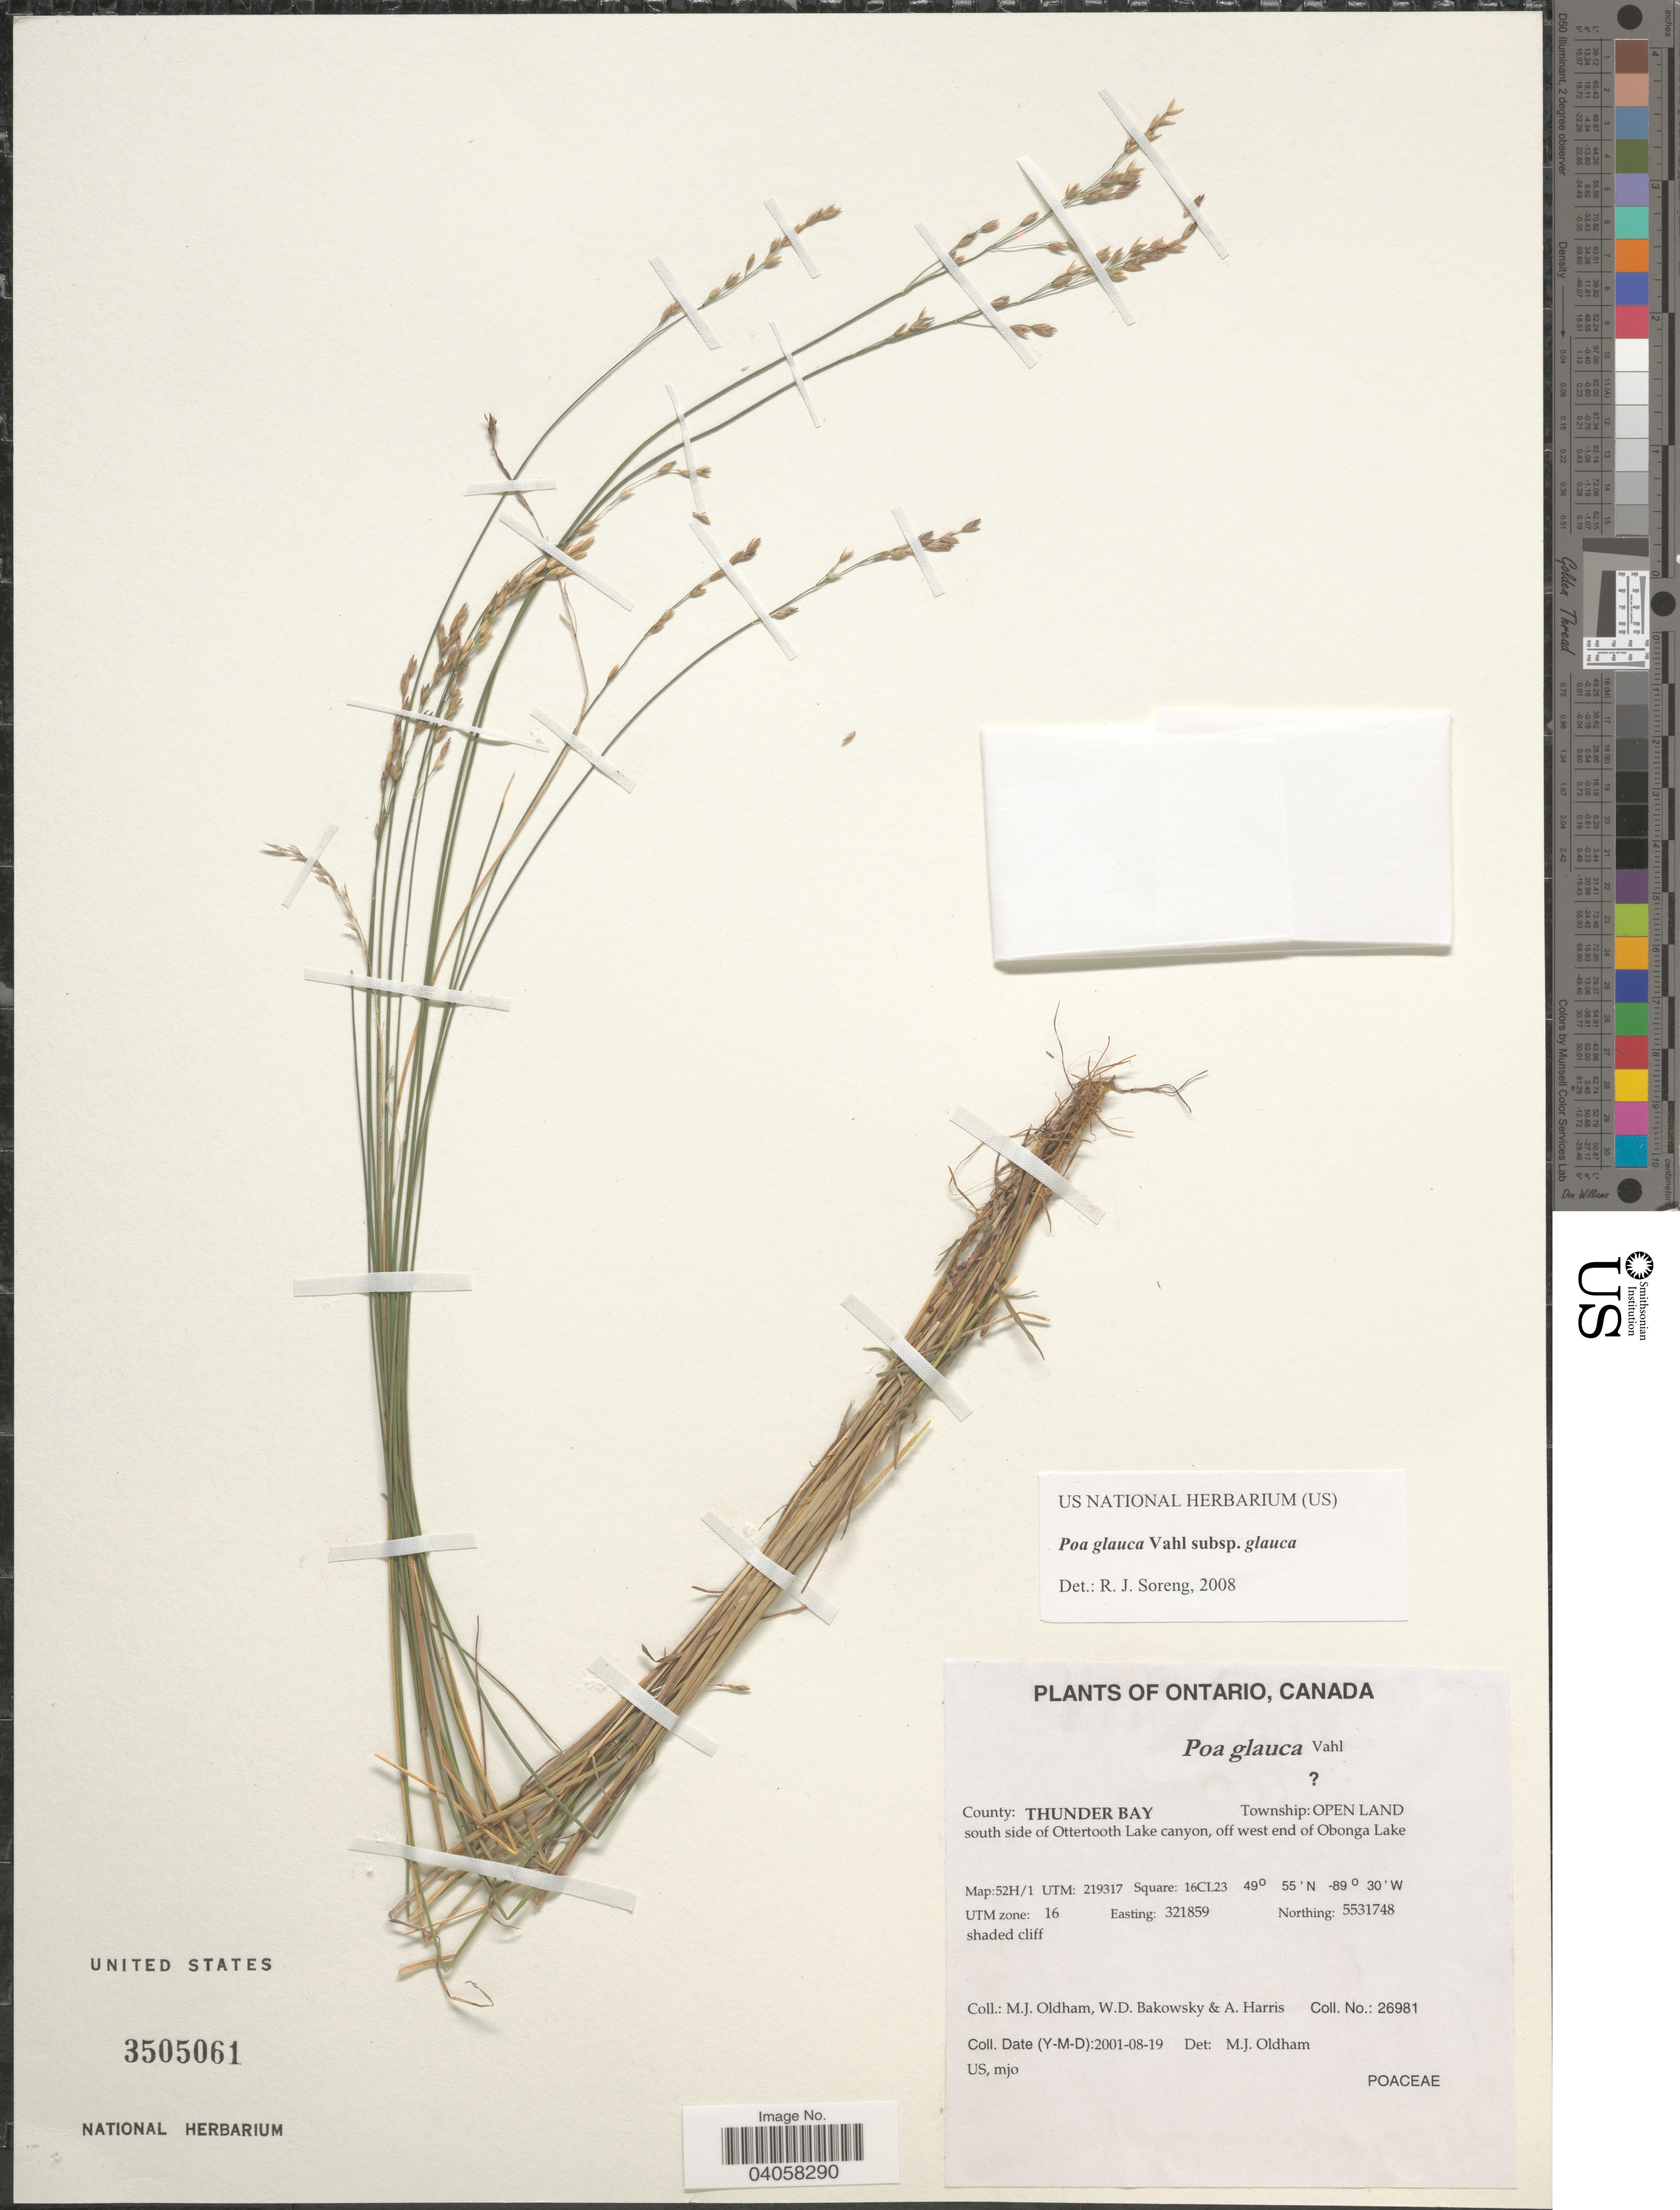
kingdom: Plantae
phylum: Tracheophyta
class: Liliopsida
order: Poales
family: Poaceae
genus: Poa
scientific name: Poa glauca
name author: Vahl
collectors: M. Oldham, W. Bakowsky & A. Harris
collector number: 26981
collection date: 2001-08-19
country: Canada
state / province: Ontario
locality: County: Thunder Bay. Township: Open Land. South side of Ottertooth Lake canyon, off west end of Obonga Lake. Map: 52H/1. UTM: 219317. Square: 16CL23. UTM zone: 16. Easting: 321859. Northing: 5531748.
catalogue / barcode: US 3505061